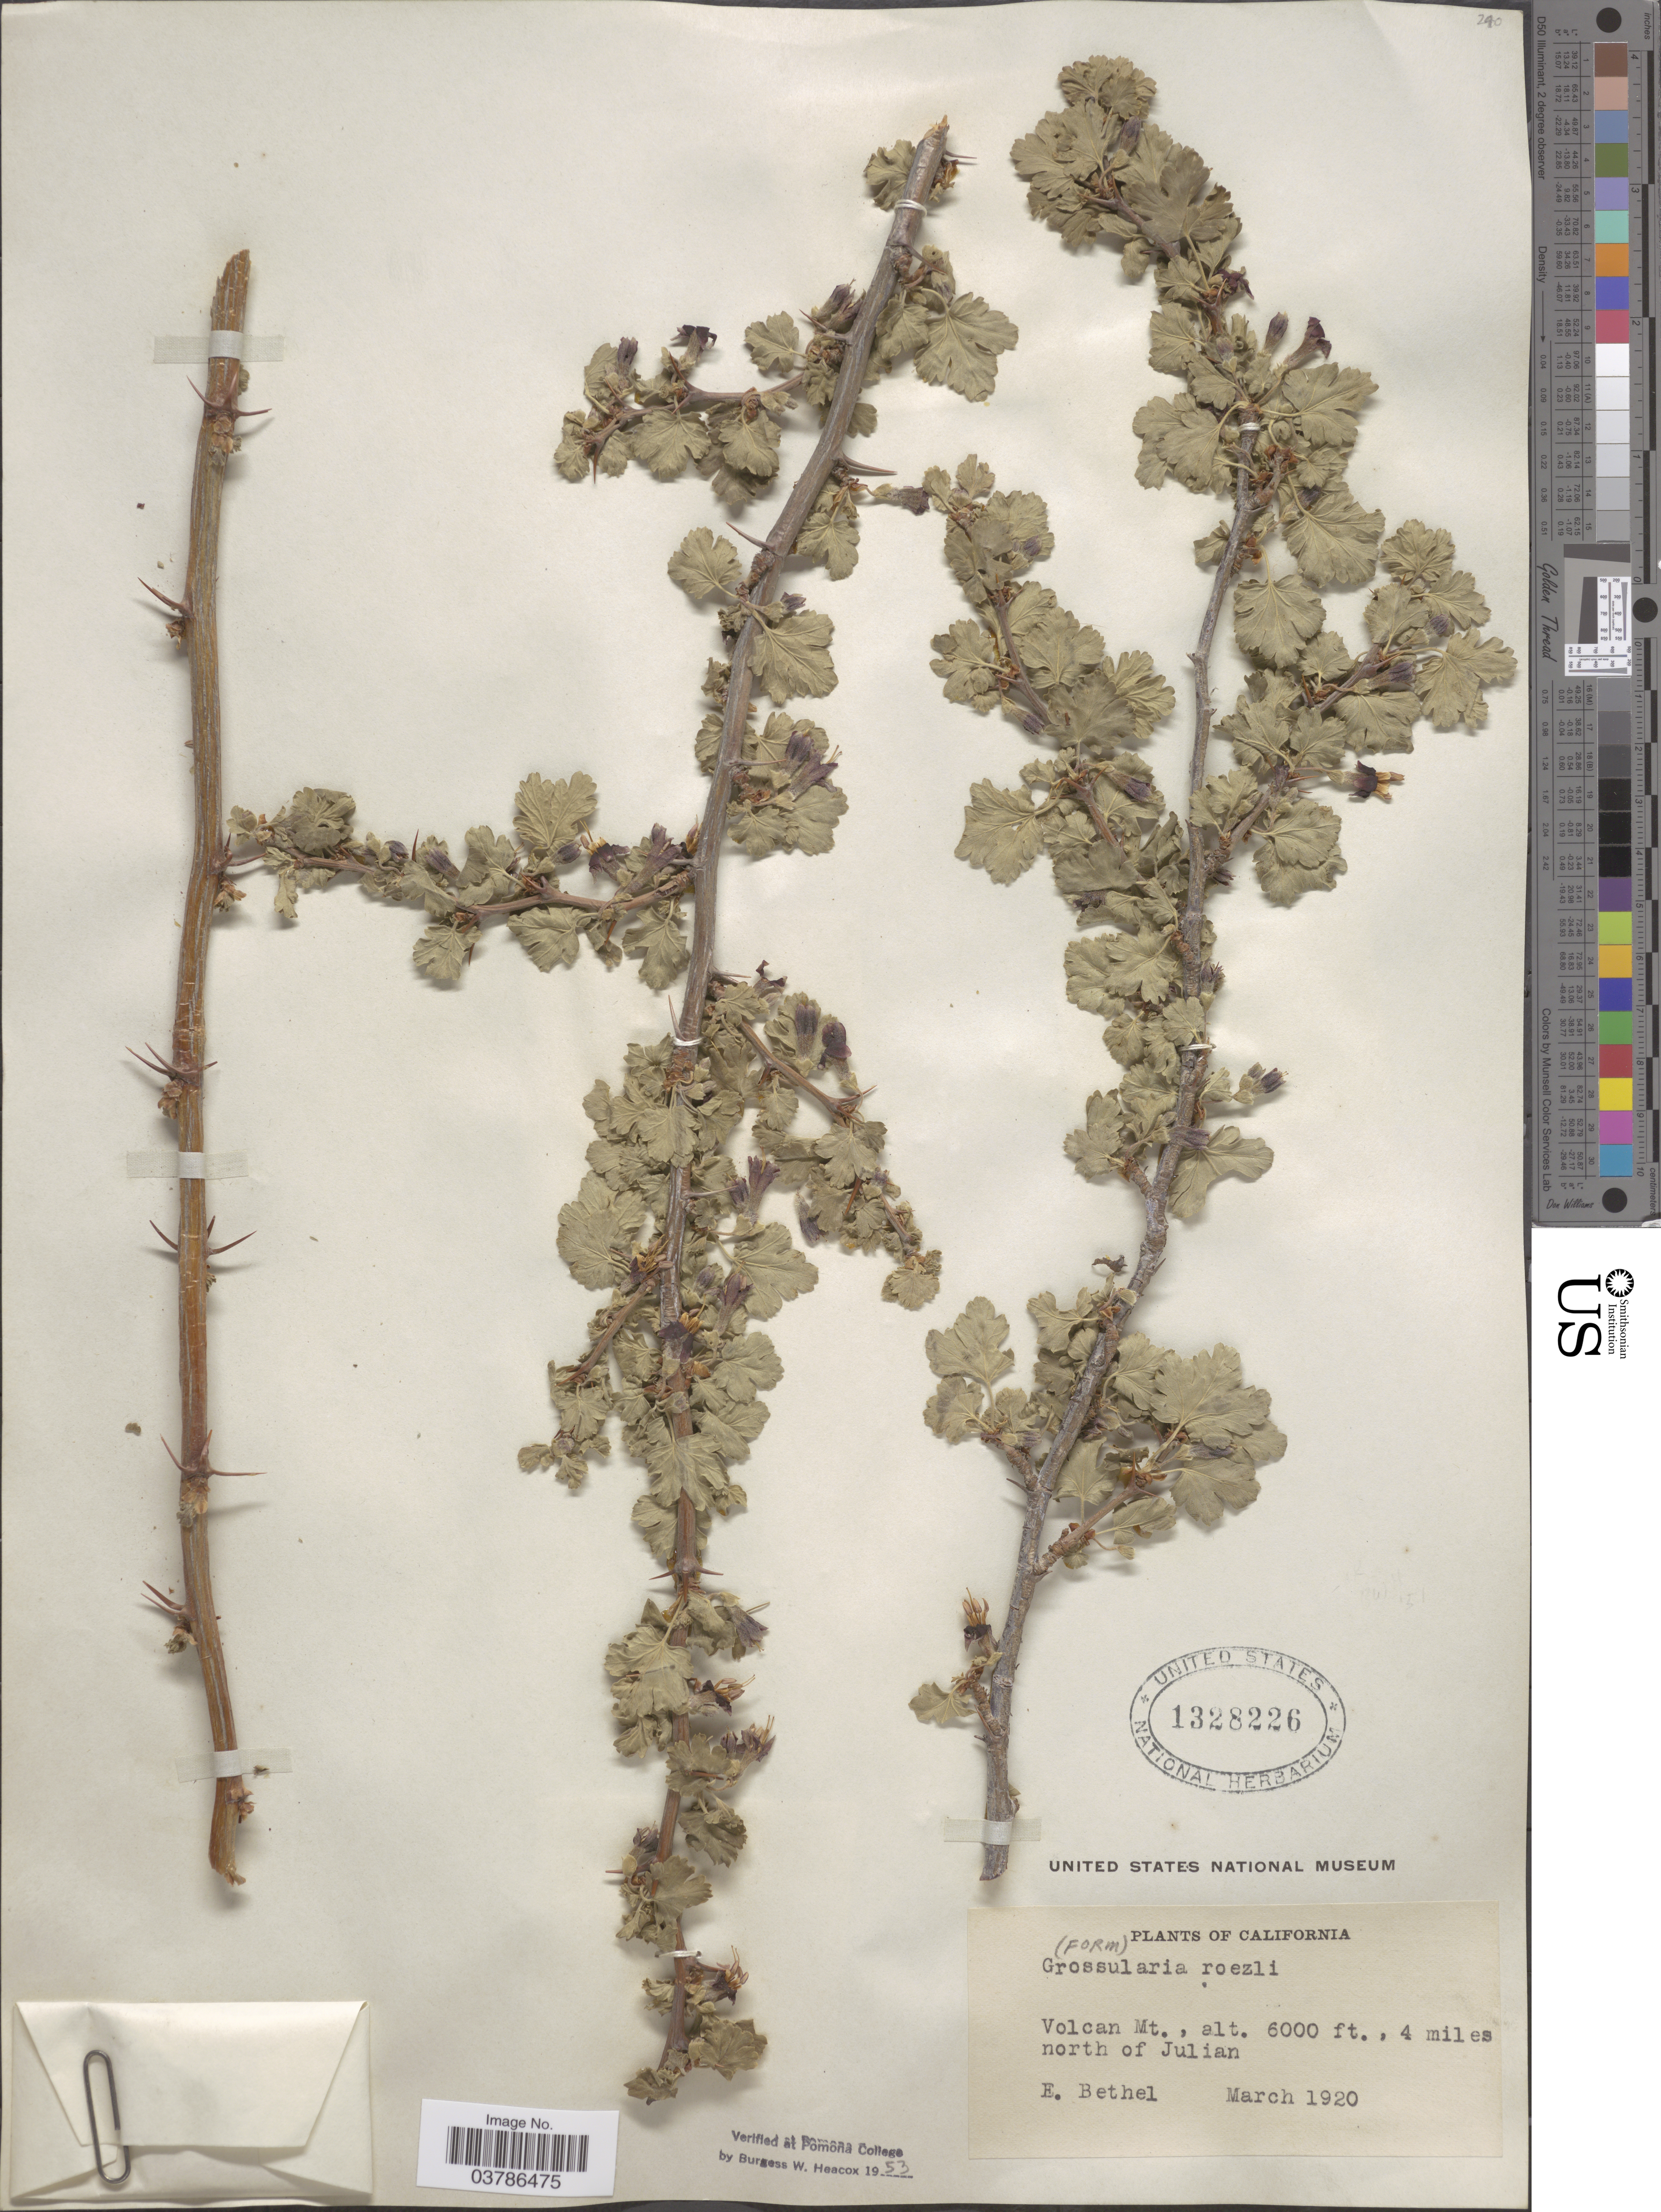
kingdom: Plantae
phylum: Tracheophyta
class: Magnoliopsida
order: Saxifragales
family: Grossulariaceae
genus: Ribes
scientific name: Ribes roezlii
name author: Regel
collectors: E. Bethel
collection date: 1920-03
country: United States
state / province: California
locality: Volcan Mt., 4 miles north of Julian.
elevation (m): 1829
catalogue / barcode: US 1328226